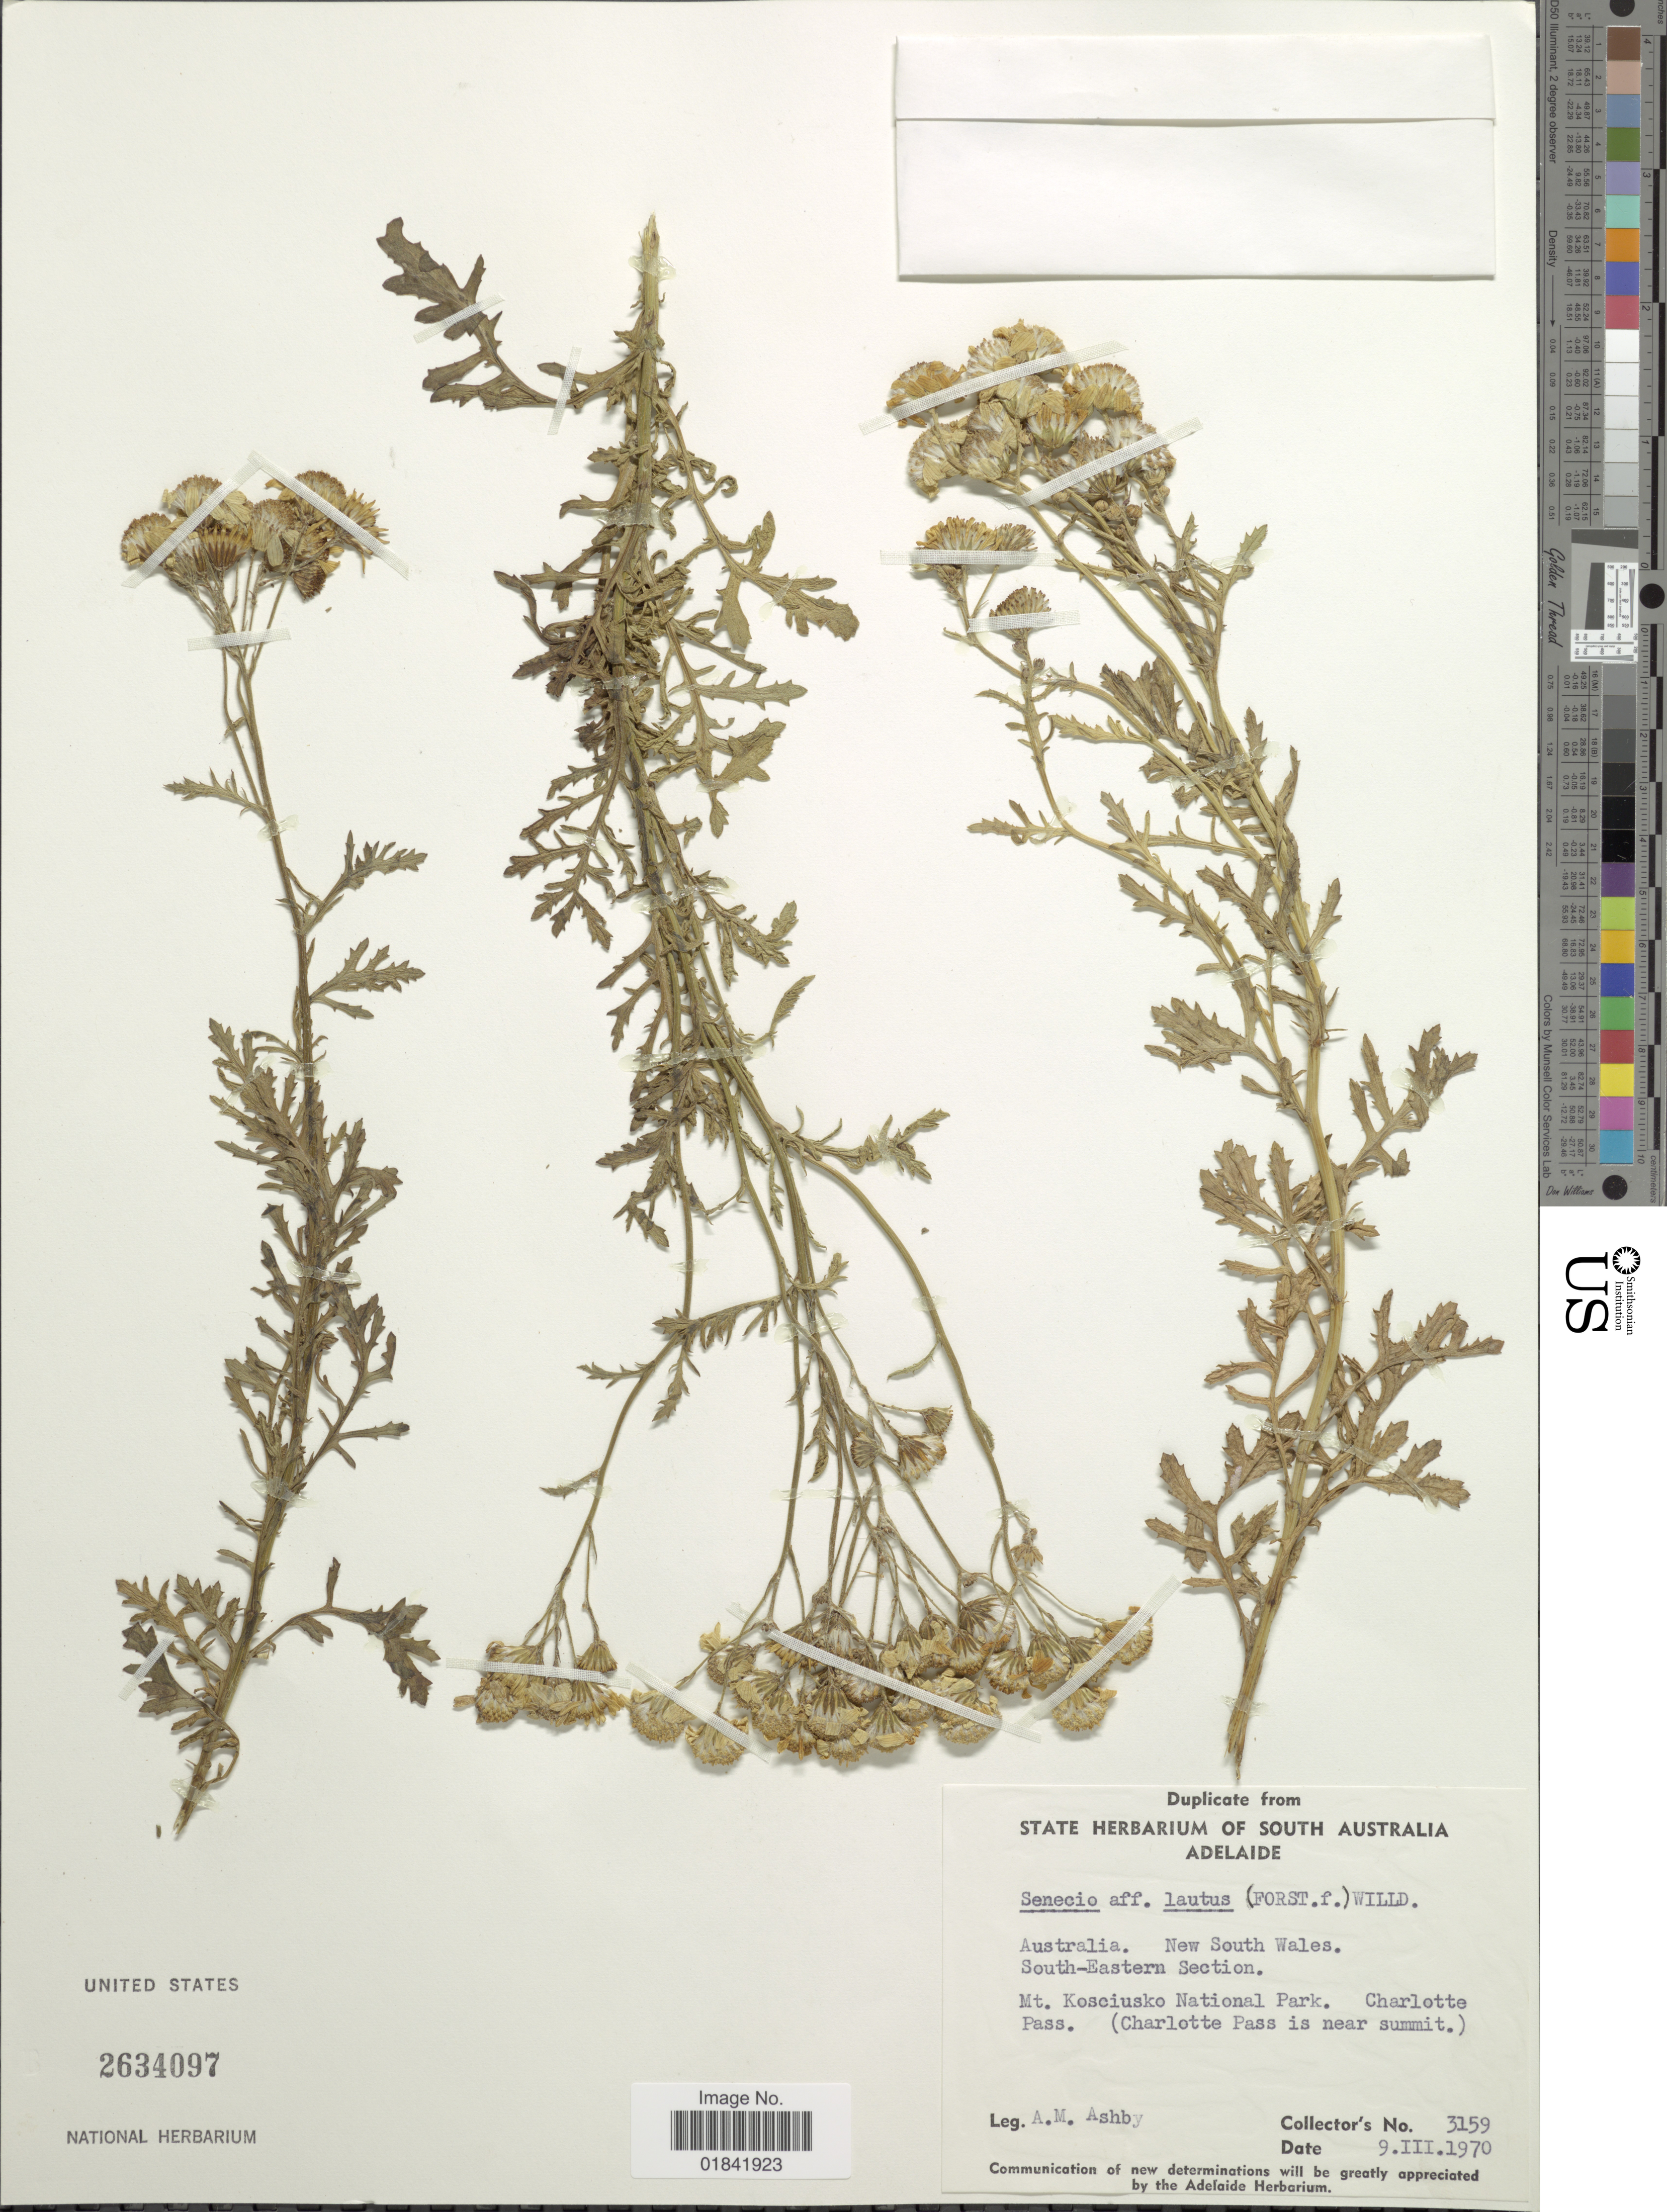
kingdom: Plantae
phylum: Tracheophyta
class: Magnoliopsida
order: Asterales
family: Asteraceae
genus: Senecio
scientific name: Senecio lautus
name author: Sol. ex G. Forst.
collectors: A. Ashby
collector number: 3159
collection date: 1970-03-09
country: Australia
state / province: New South Wales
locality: South-Eastern Section, Mt. Kosciusko National Park, Charlotte Pass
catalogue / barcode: US 2634097